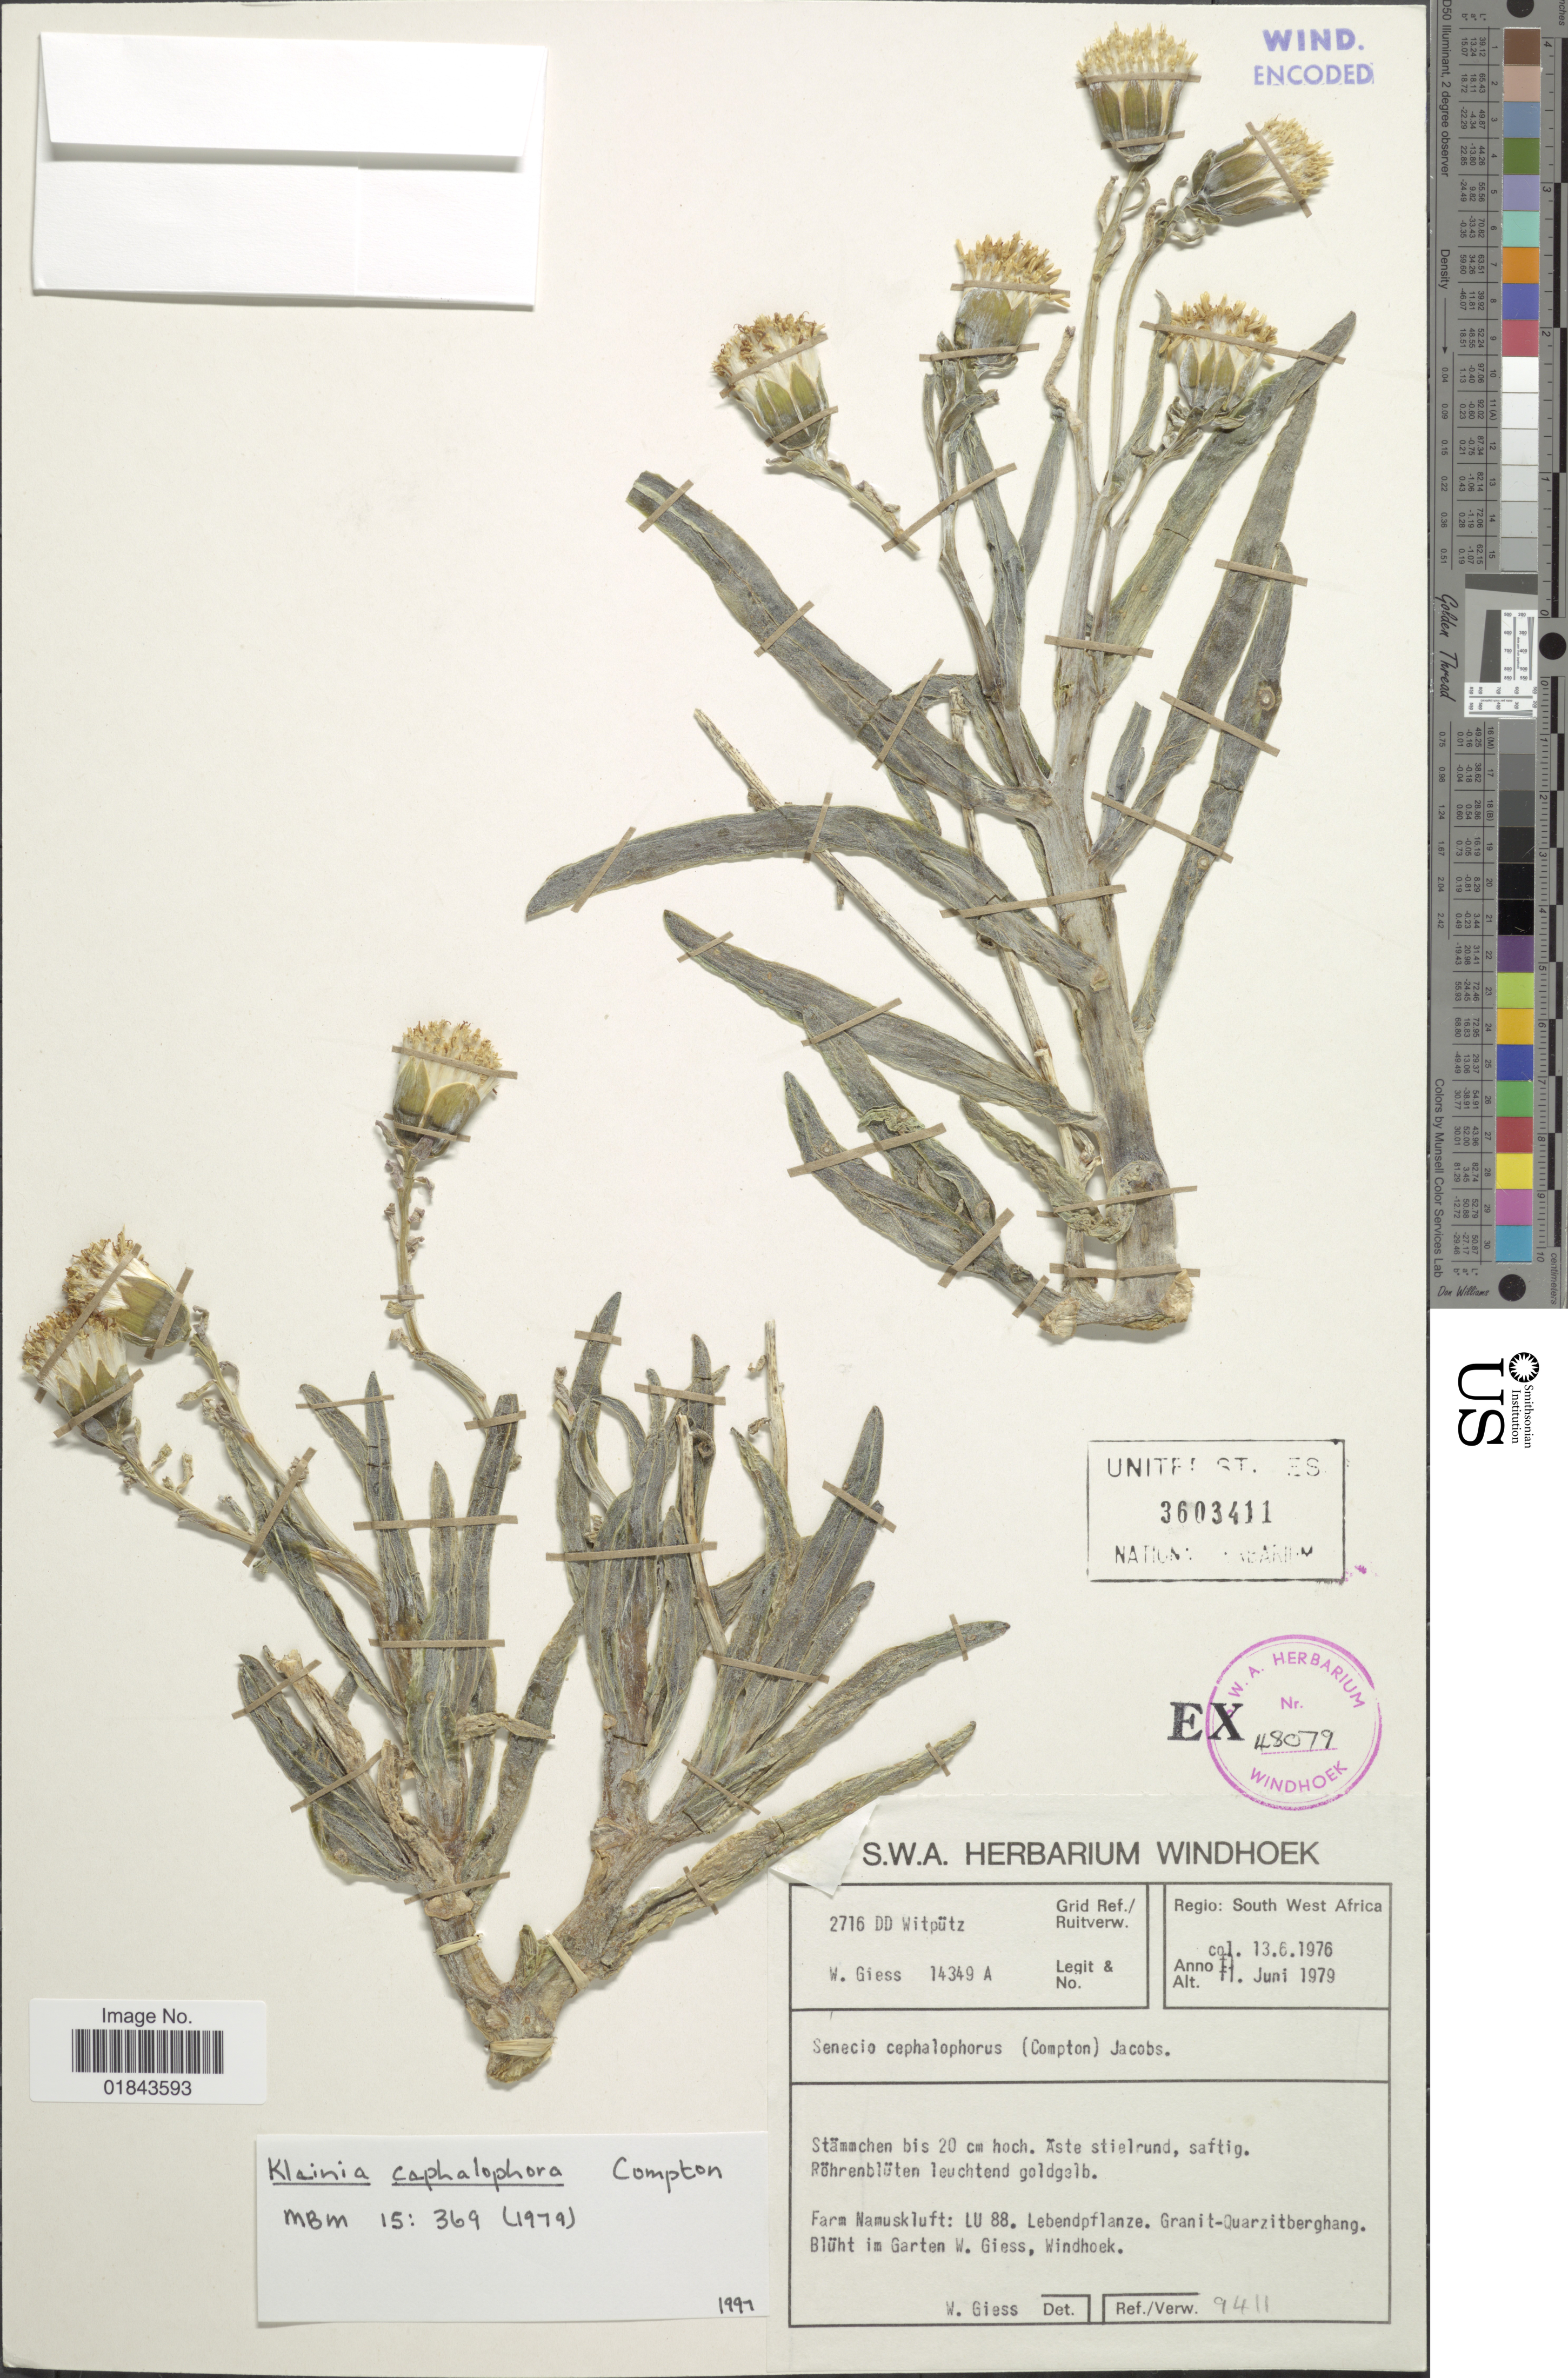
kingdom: Plantae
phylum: Tracheophyta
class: Magnoliopsida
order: Asterales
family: Asteraceae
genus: Kleinia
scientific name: Kleinia cephalophora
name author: Compton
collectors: W. Giess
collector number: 14349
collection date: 1976-06-13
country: Namibia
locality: Regio: South West Africa, Grid Ref./ Ruitverw. 2716 DD Witputz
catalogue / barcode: US 3603411